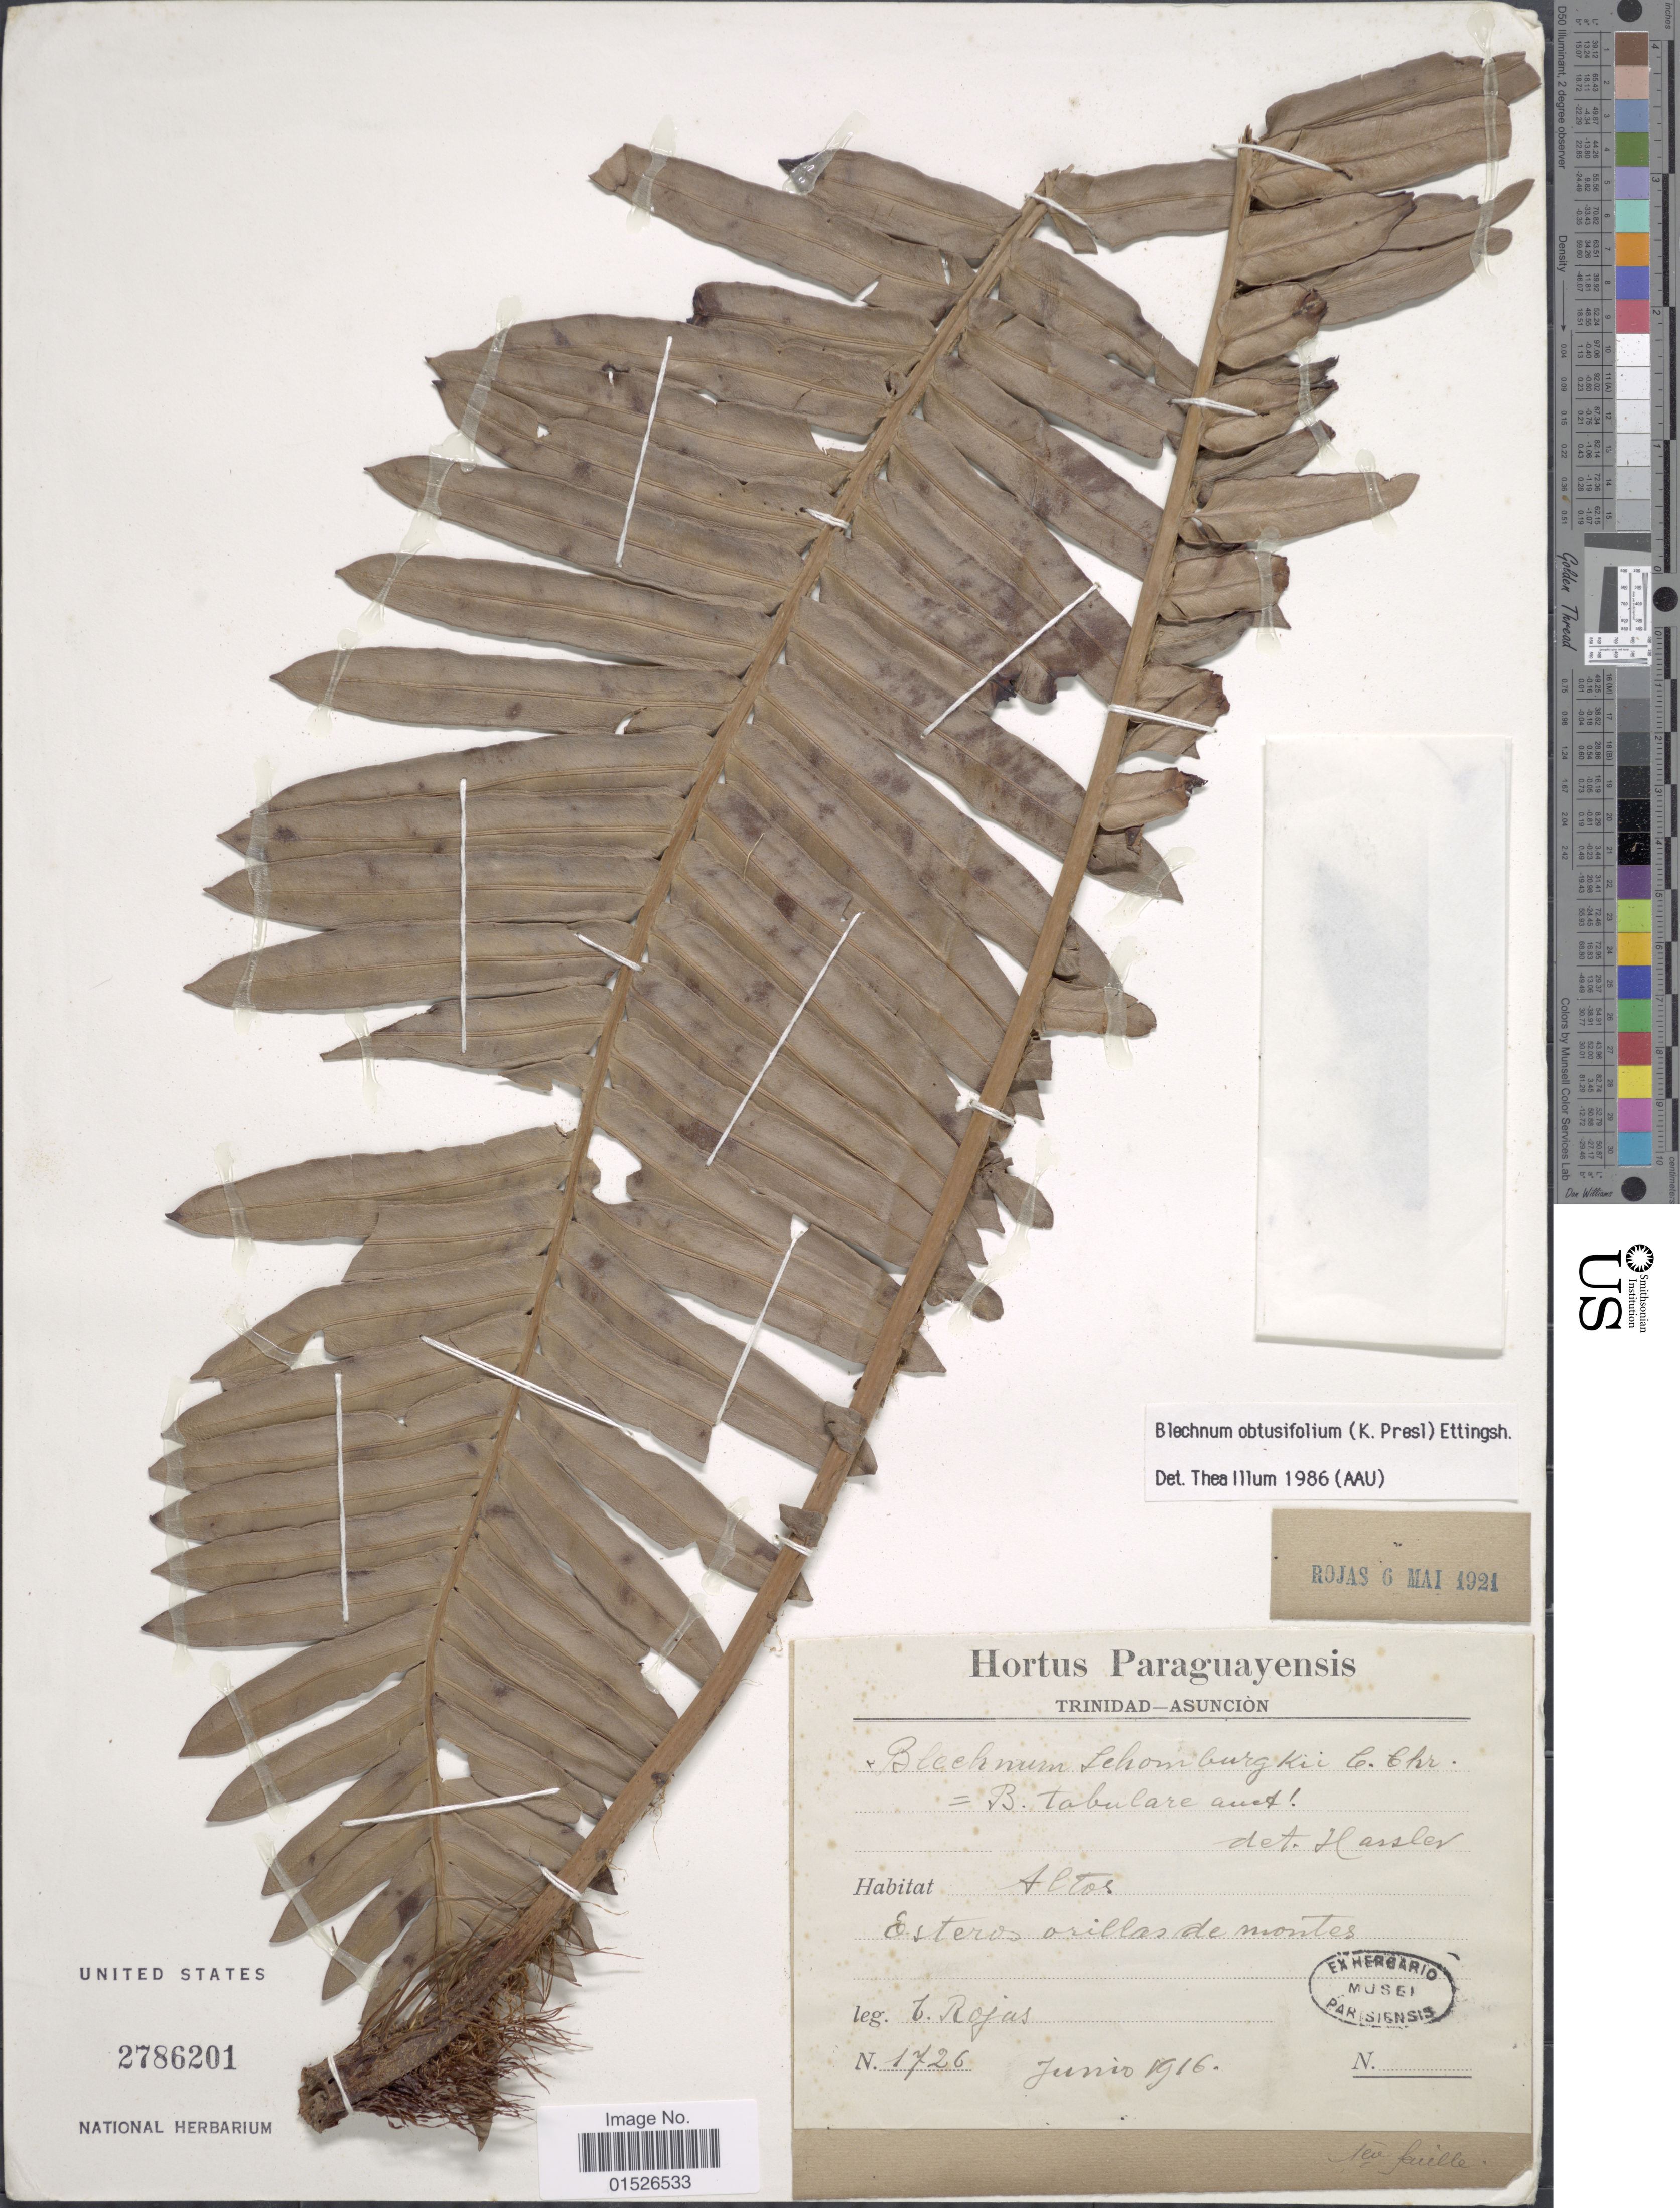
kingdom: Plantae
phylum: Tracheophyta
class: Polypodiopsida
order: Polypodiales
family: Blechnaceae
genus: Blechnum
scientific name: Blechnum obtusifolium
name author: (C. Presl ex Christ) Ettingsh.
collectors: T. Rojas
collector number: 1726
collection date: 1916-06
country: Paraguay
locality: Hortus Paraguayenses, Altos Esteros orillas de montes.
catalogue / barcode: US 2786201